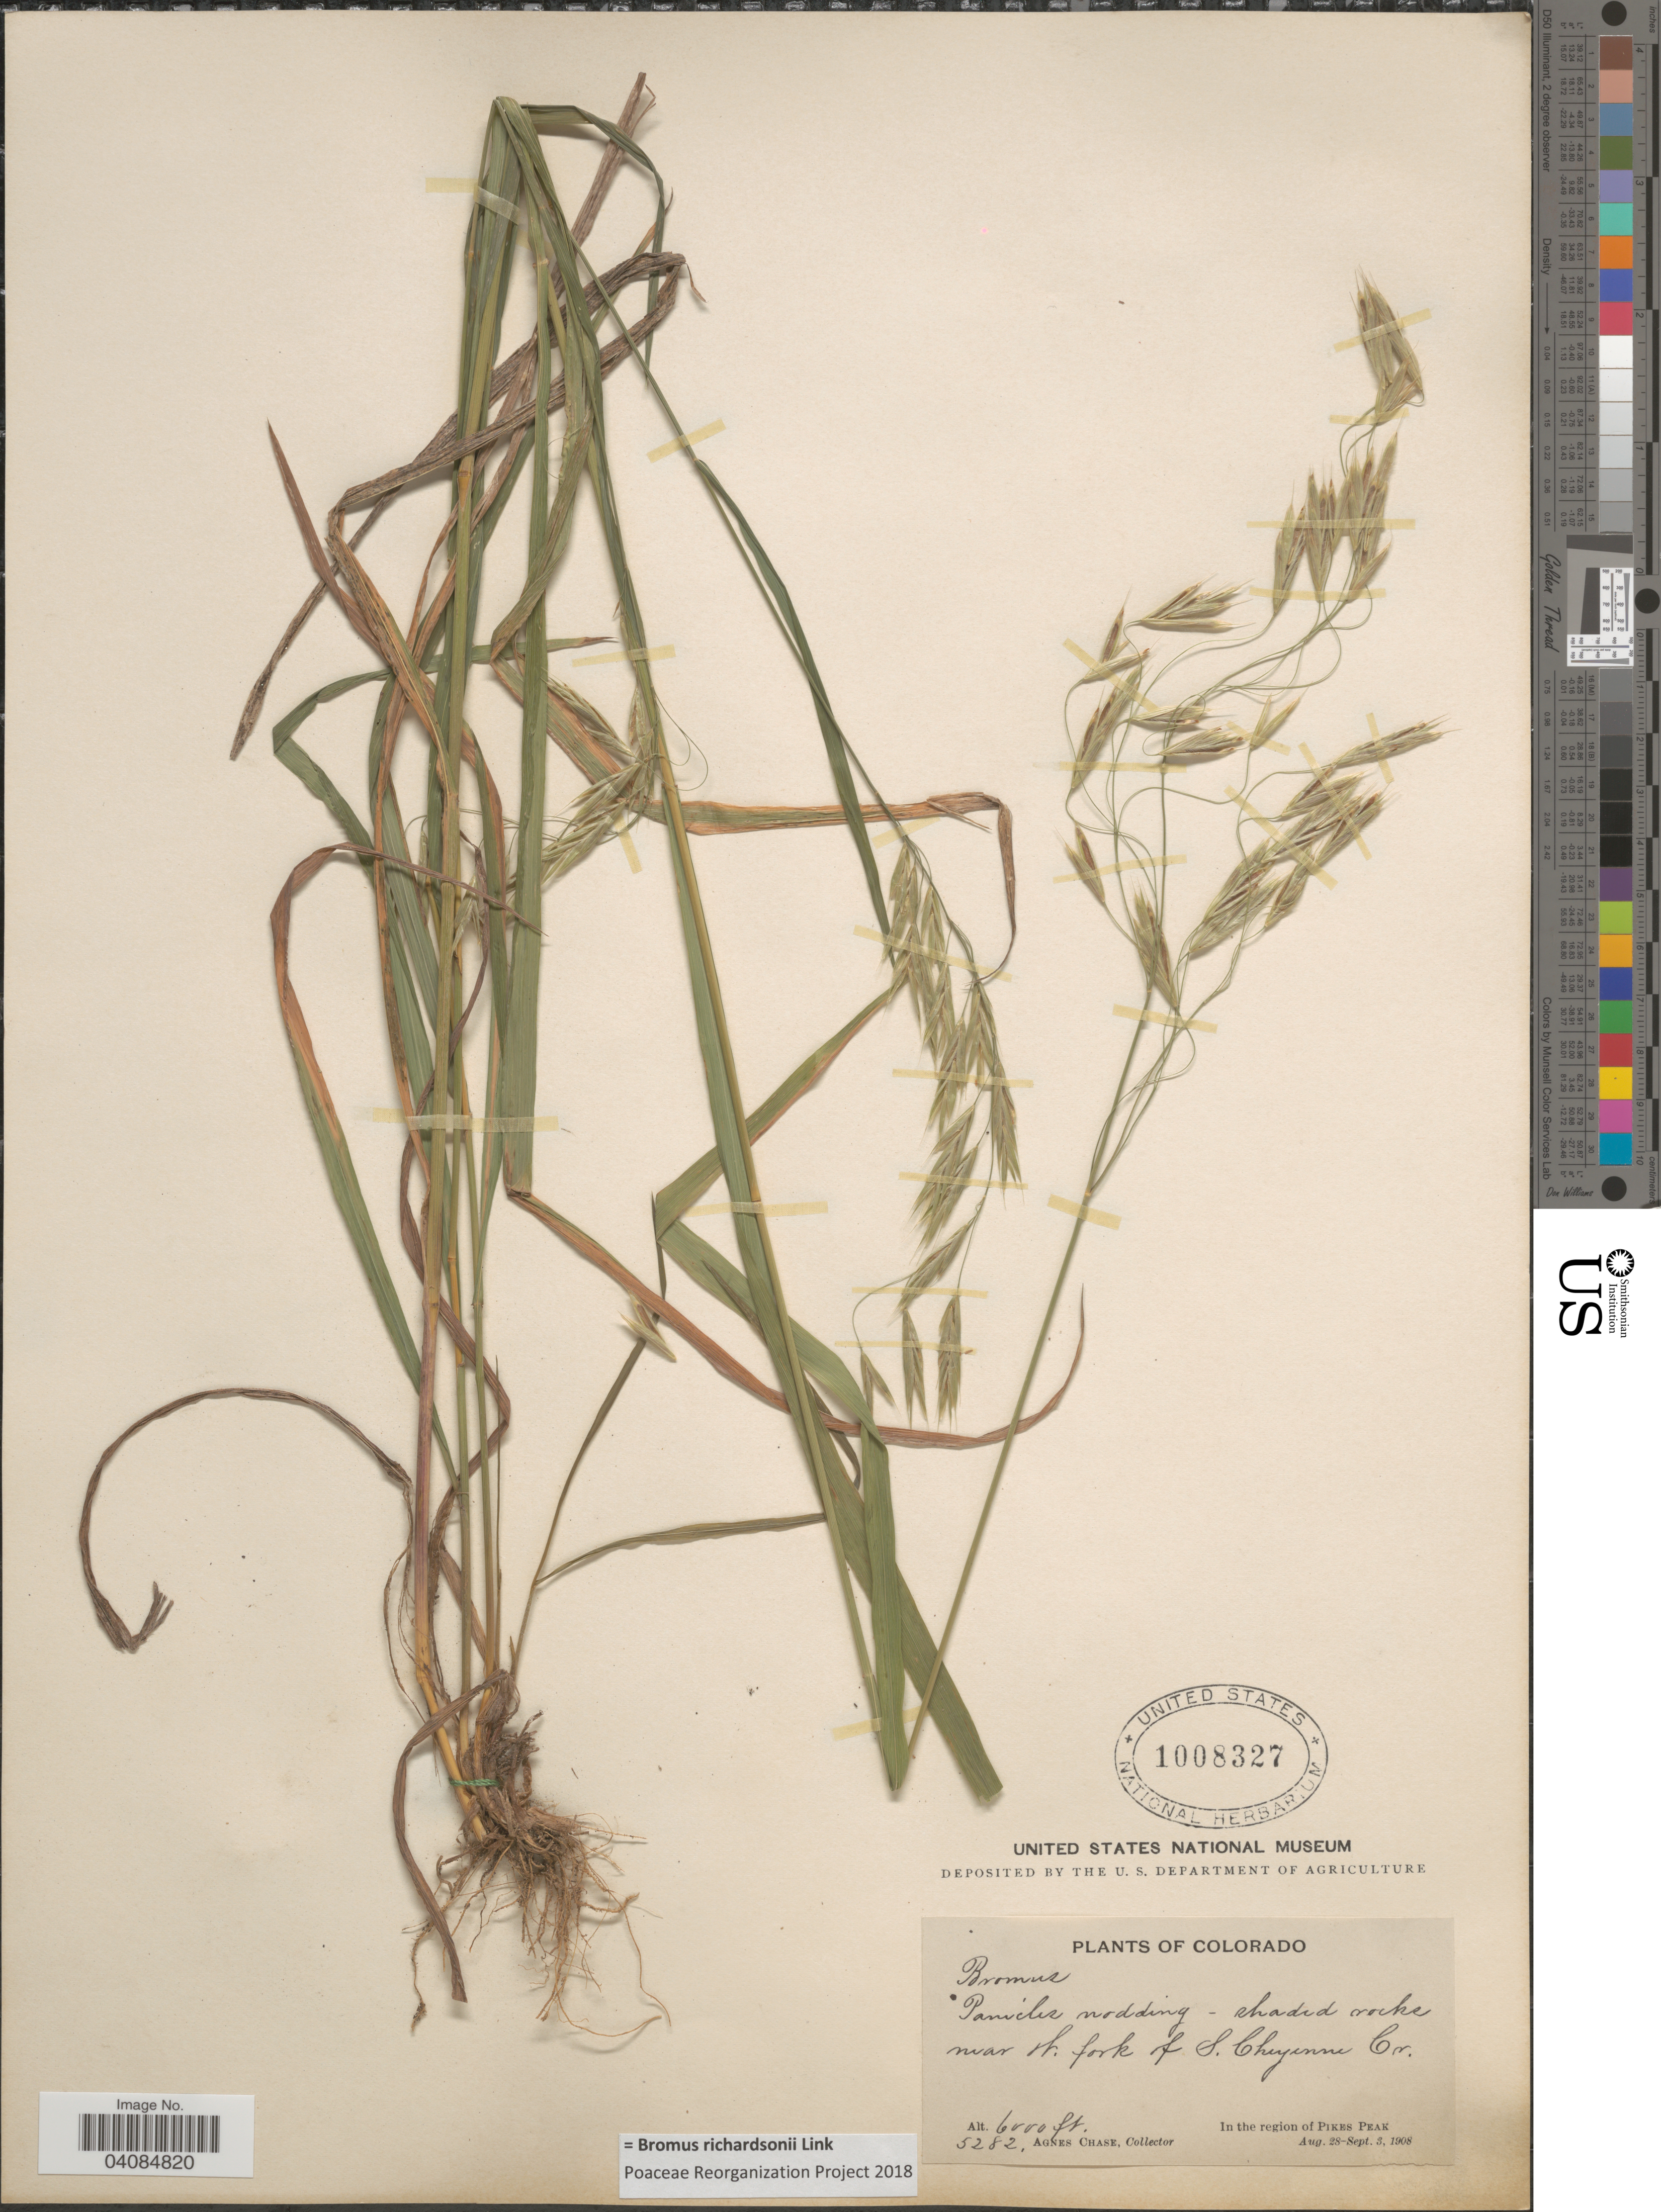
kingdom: Plantae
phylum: Tracheophyta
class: Liliopsida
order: Poales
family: Poaceae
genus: Bromus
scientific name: Bromus richardsonii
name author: Link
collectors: A. Chase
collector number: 5282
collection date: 1908-08-28/1908-09-03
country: United States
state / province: Colorado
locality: Shaded rocks near W. fork of S. Cheyenne Cr. In the region of Pikes Peak.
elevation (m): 1829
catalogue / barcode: US 1008327